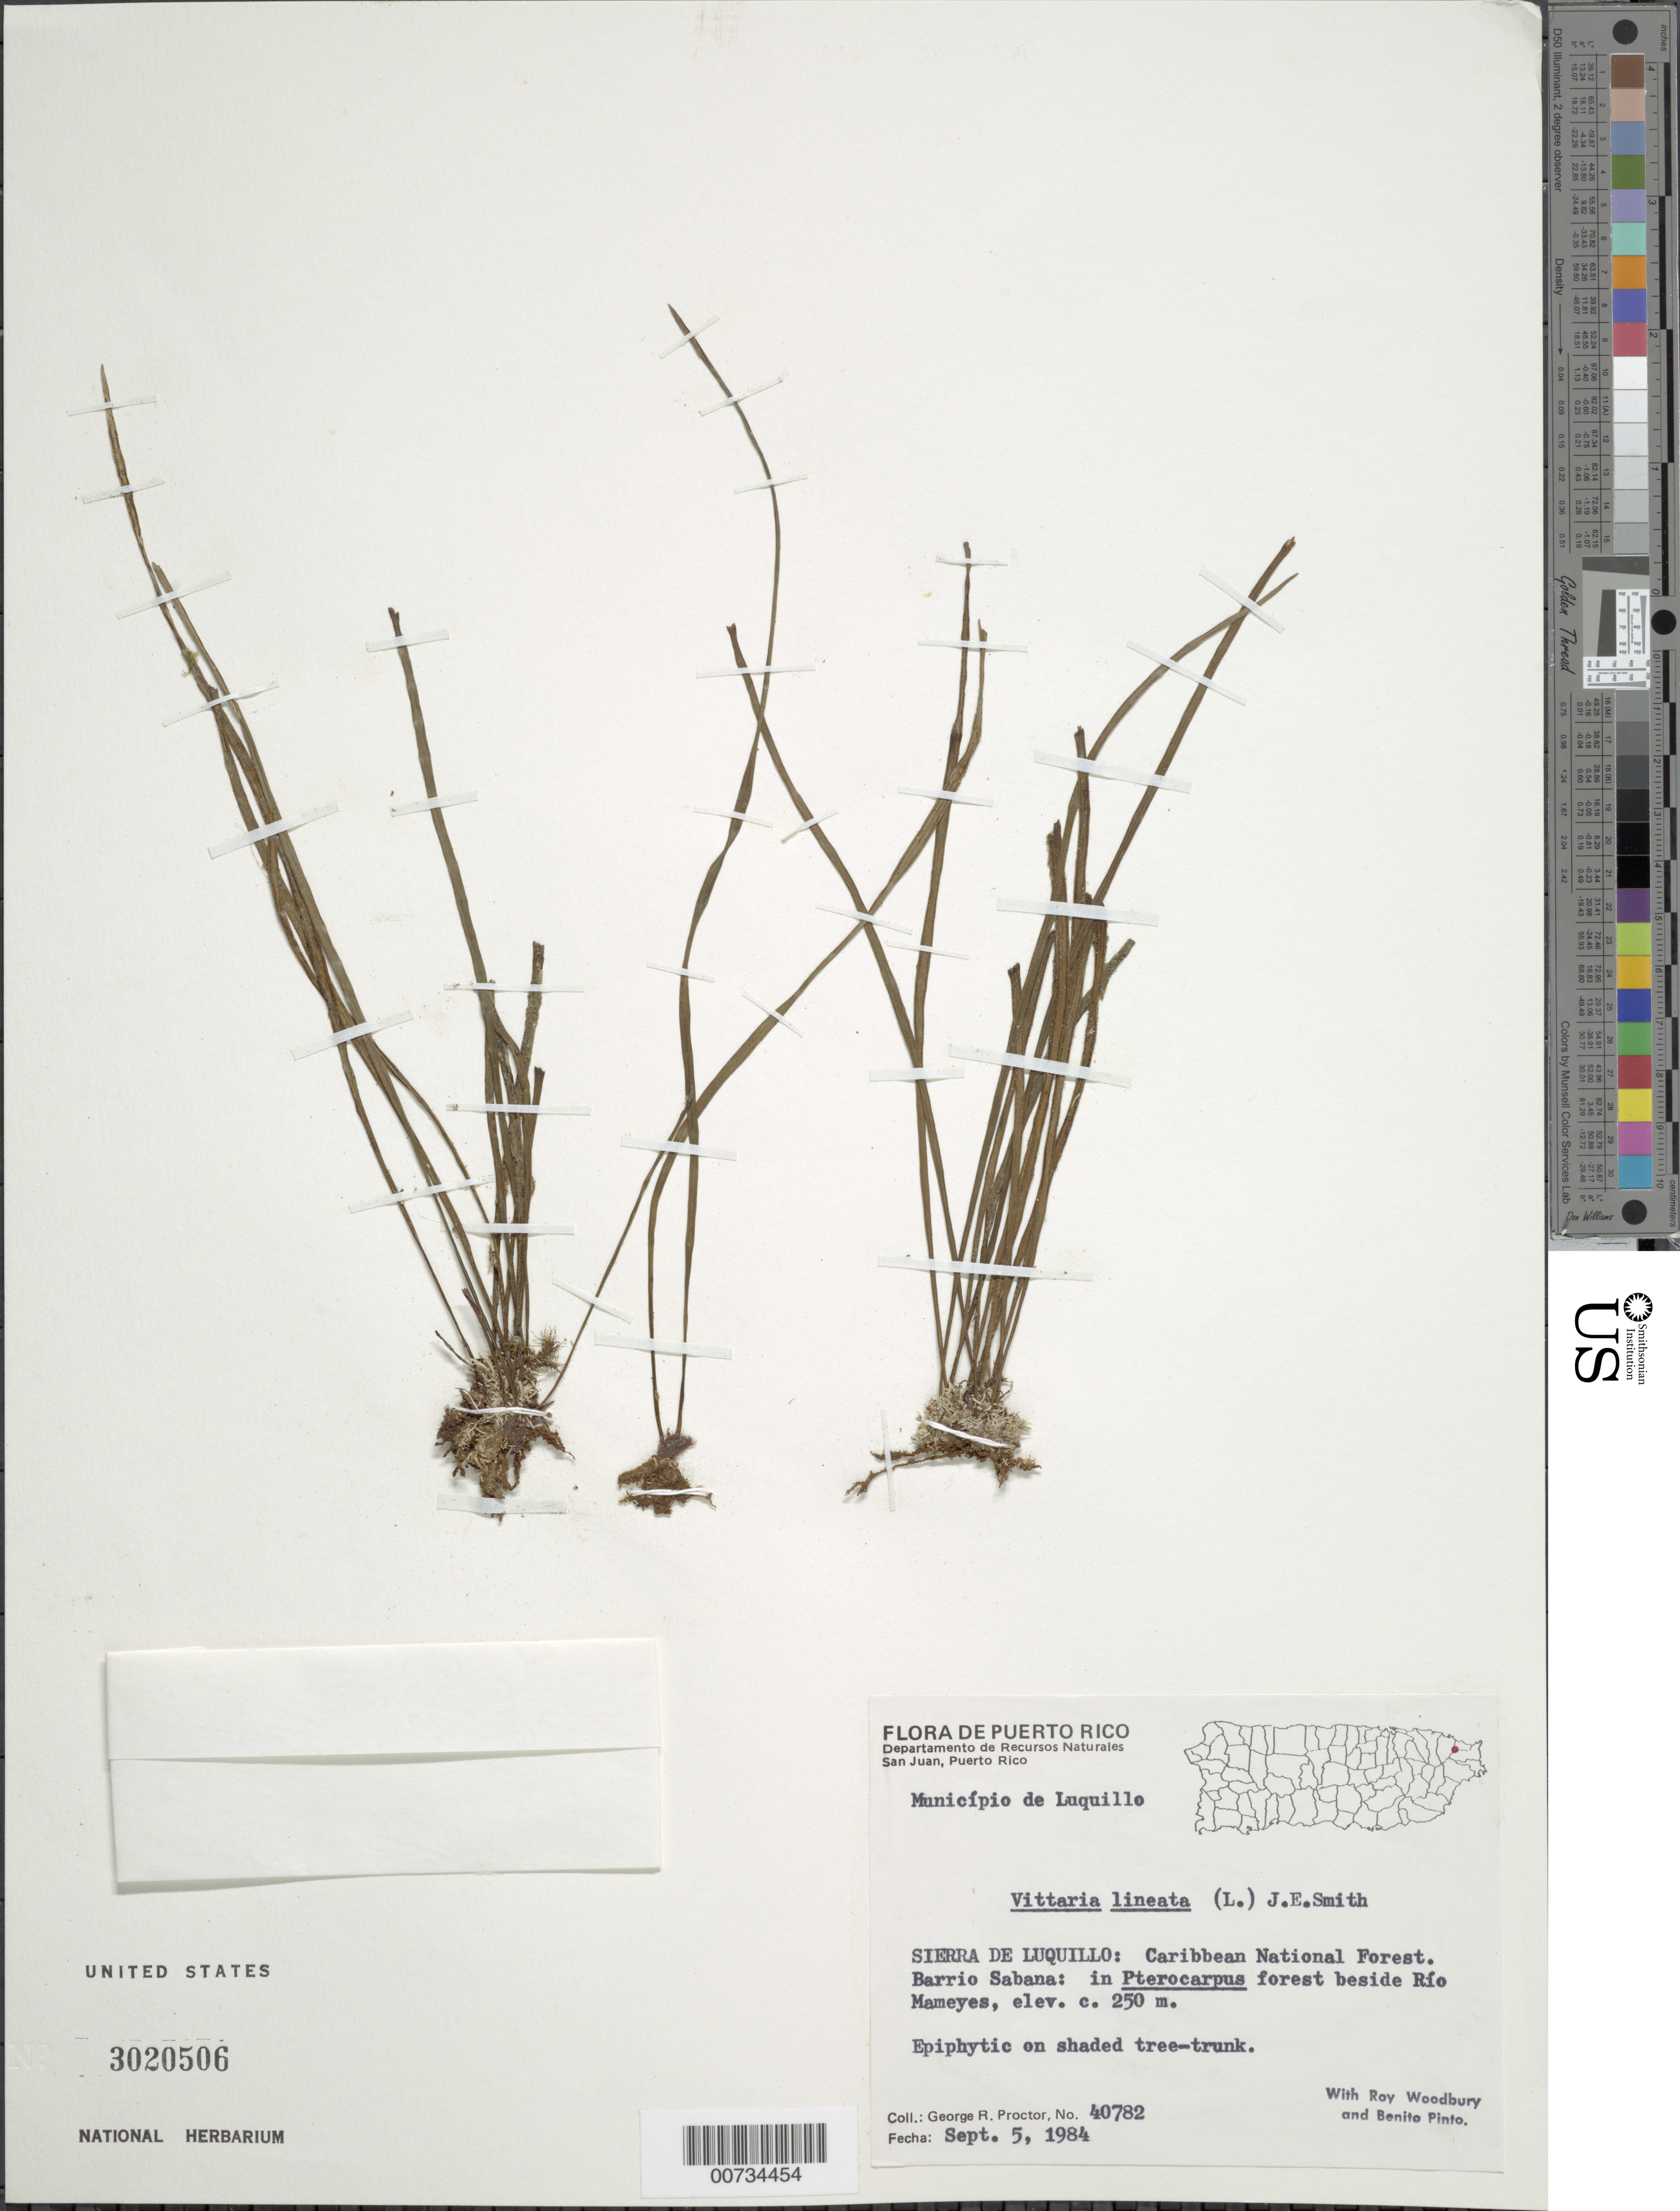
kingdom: Plantae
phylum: Tracheophyta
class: Polypodiopsida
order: Polypodiales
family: Pteridaceae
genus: Vittaria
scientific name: Vittaria lineata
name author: (L.) Sm.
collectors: G. R. Proctor, R. O. Woodbury & B. Pinto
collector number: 40782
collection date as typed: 05 Sep 1984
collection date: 1984-09-05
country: Puerto Rico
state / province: Luquillo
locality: Mun. Luquillo, Sierra de Luquillo: Carib. Natl. Forest, Barrio Sabana: in Pterocarpus forest beside Río Mameyes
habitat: Epiphytic on shaded tree-trunk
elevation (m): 250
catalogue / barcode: US 3020506